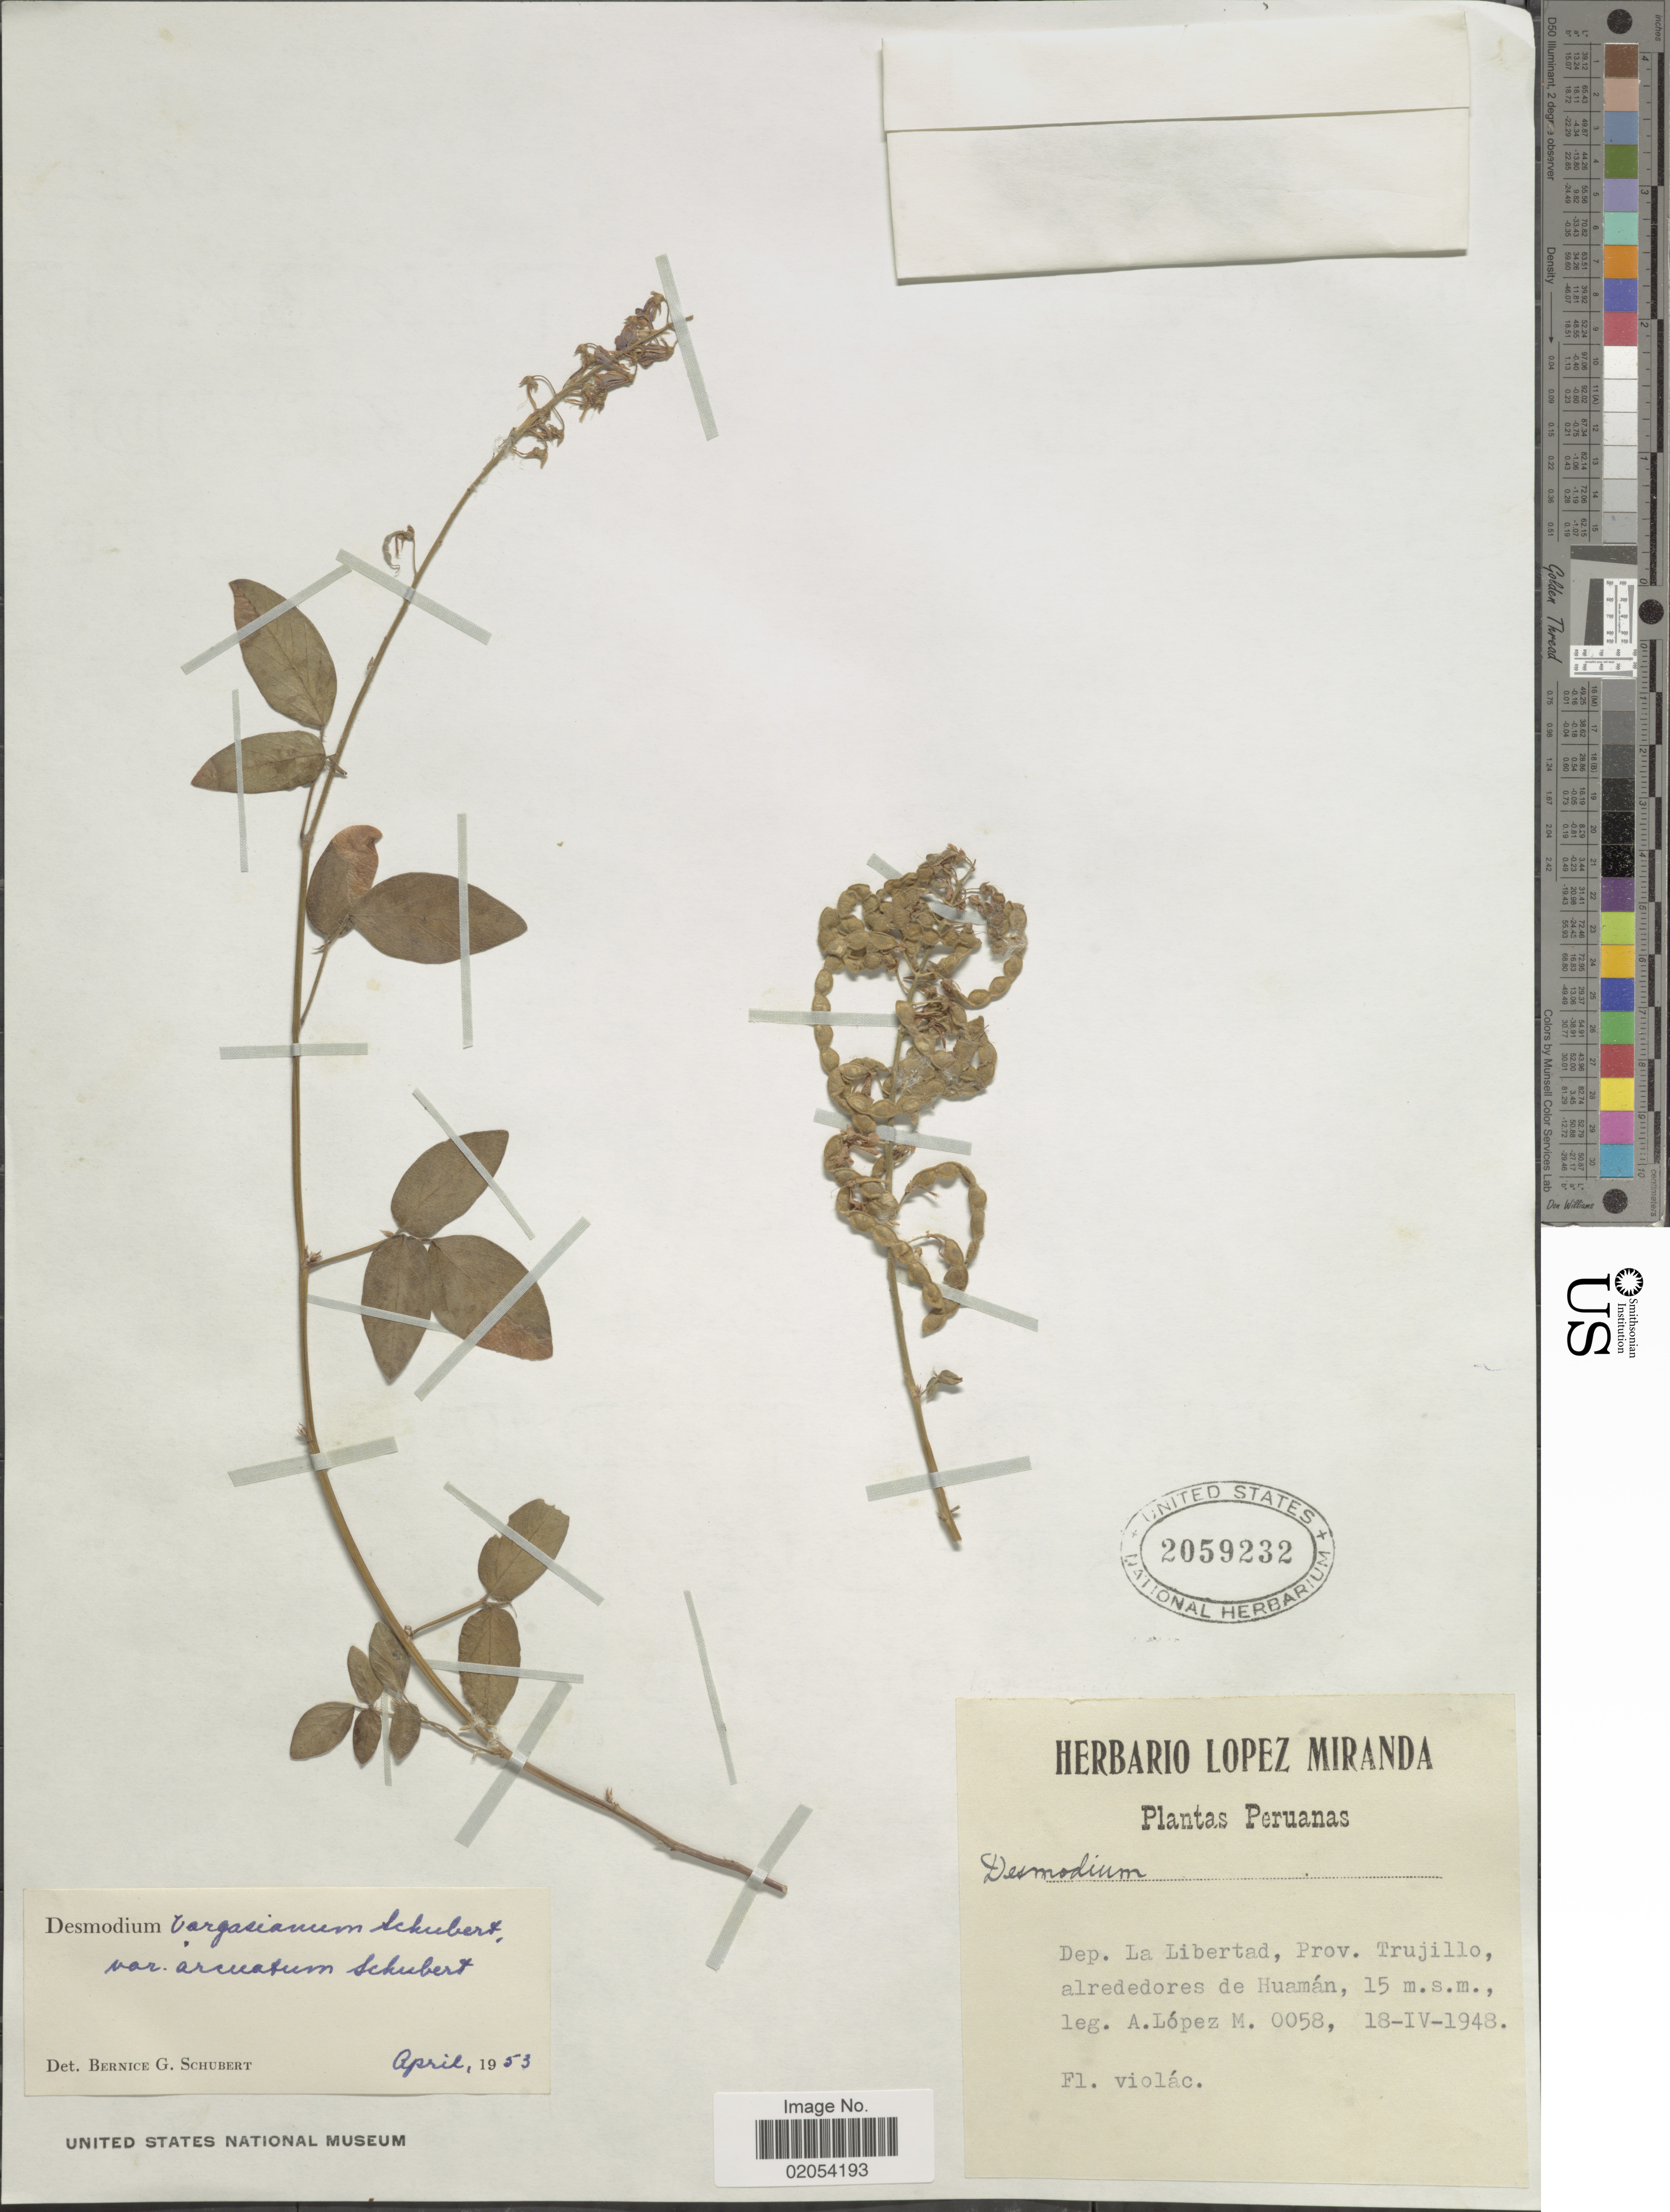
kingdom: Plantae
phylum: Tracheophyta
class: Magnoliopsida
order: Fabales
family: Fabaceae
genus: Desmodium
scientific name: Desmodium vargasianum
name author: B.G. Schub.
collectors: A. López M.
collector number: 0058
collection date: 1948-04-18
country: Peru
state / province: La Libertad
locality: Peruanas, Dep. La Libertad, Prov. Trujillo alrededores de Huaman.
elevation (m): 15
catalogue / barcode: US 2059232